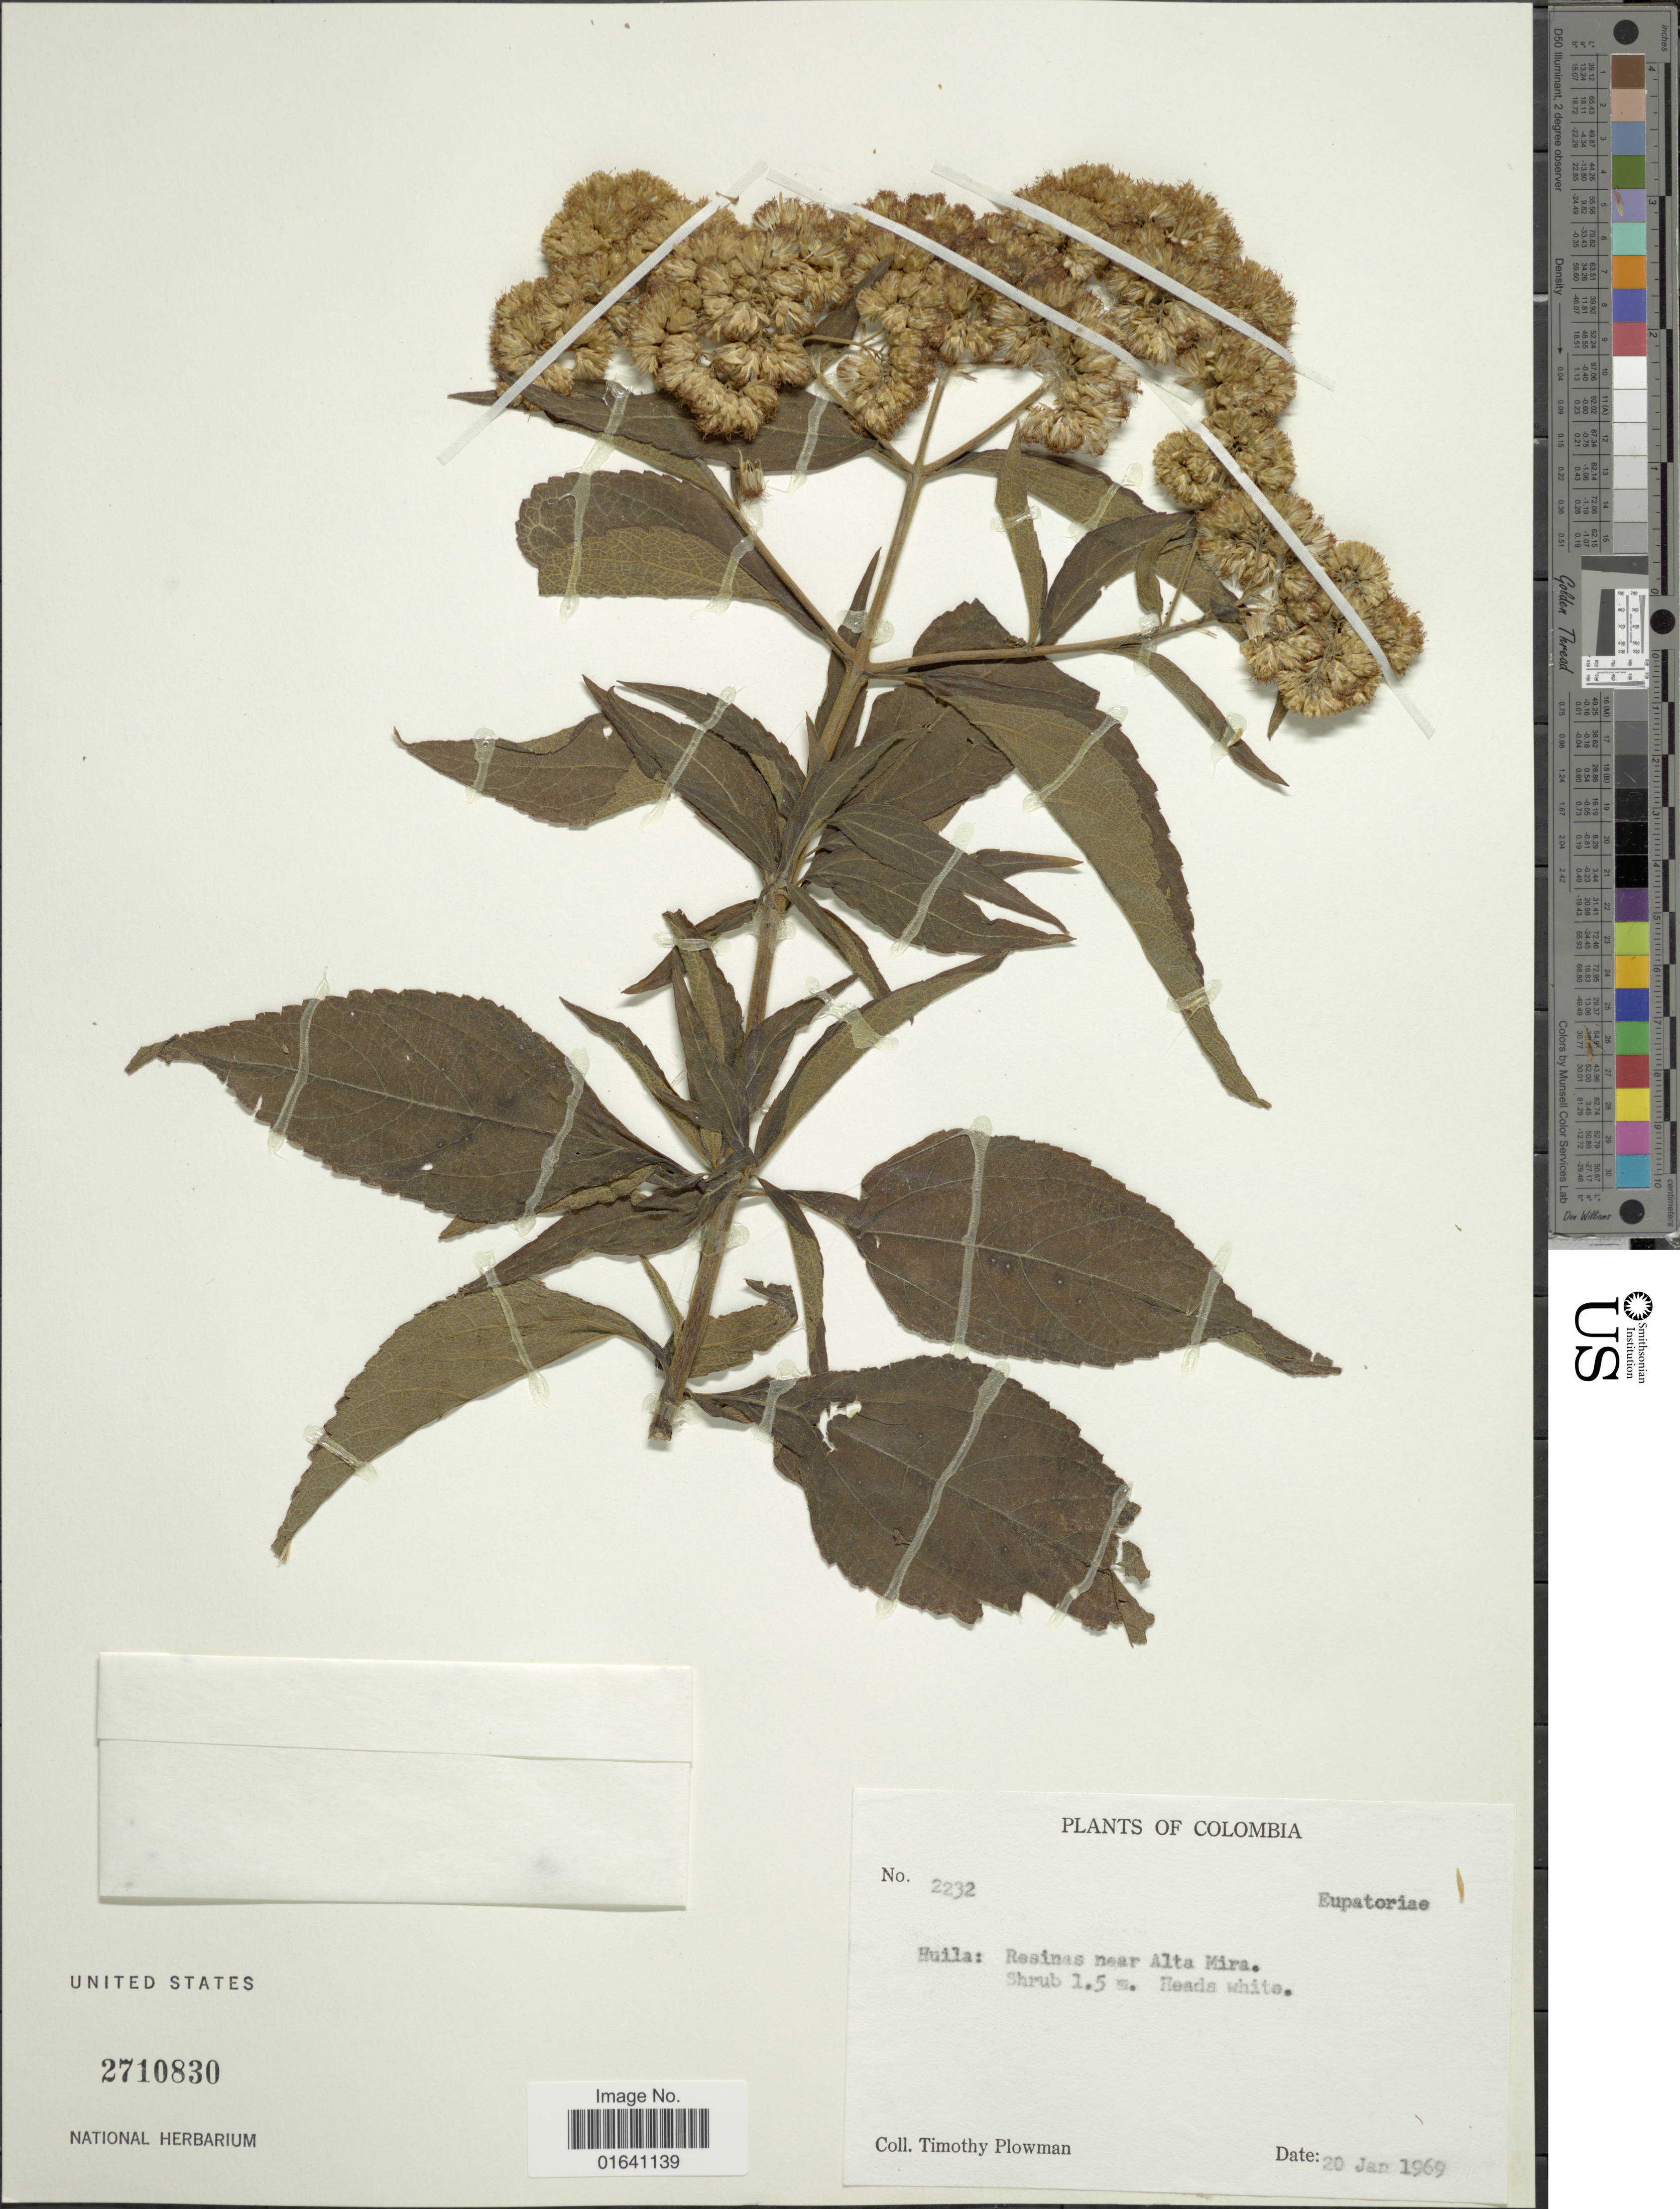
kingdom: Plantae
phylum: Tracheophyta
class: Magnoliopsida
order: Asterales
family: Asteraceae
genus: Austroeupatorium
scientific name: Austroeupatorium inulaefolium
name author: (Kunth) R.M. King & H. Rob.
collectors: T. Plowman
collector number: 2232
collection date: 1969-01-20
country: Colombia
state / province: Huila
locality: Resinas near Alta Mira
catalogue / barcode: US 2710830